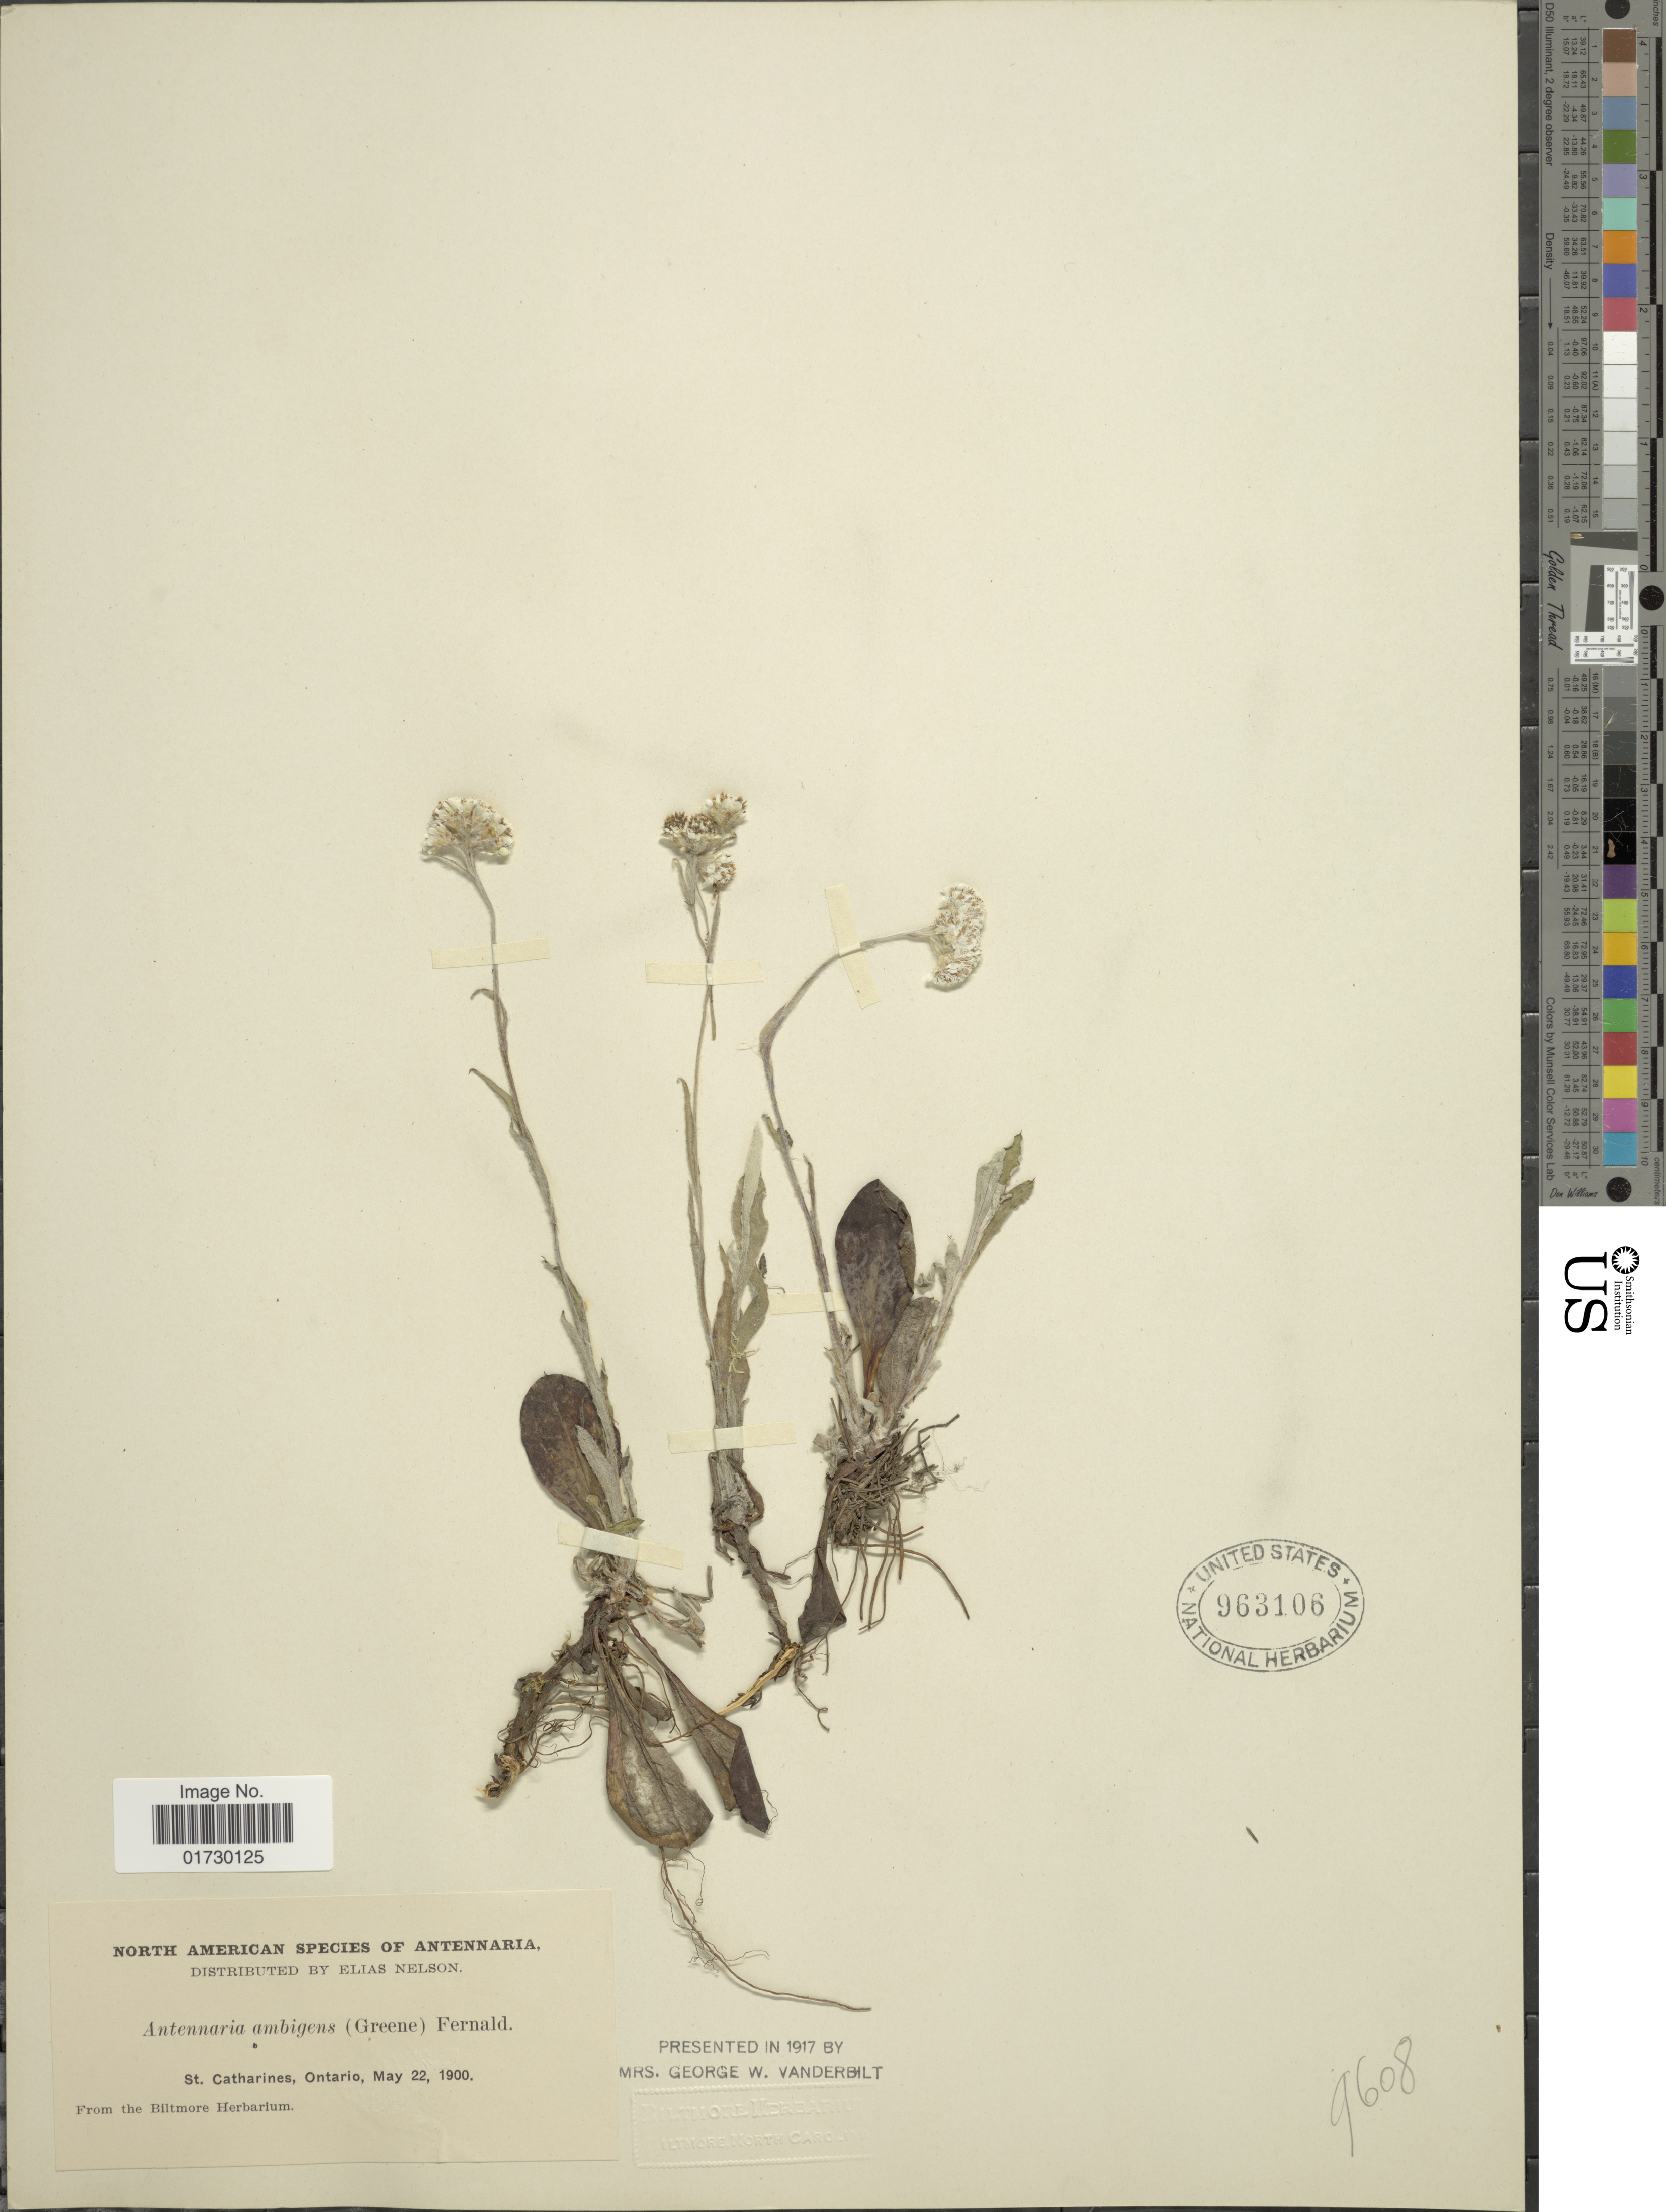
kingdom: Plantae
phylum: Tracheophyta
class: Magnoliopsida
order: Asterales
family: Asteraceae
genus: Antennaria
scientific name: Antennaria ambigens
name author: (Greene) Fernald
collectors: E. Nelson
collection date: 1900-05-22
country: Canada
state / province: Ontario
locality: St. Catharines, Ontario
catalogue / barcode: US 963106